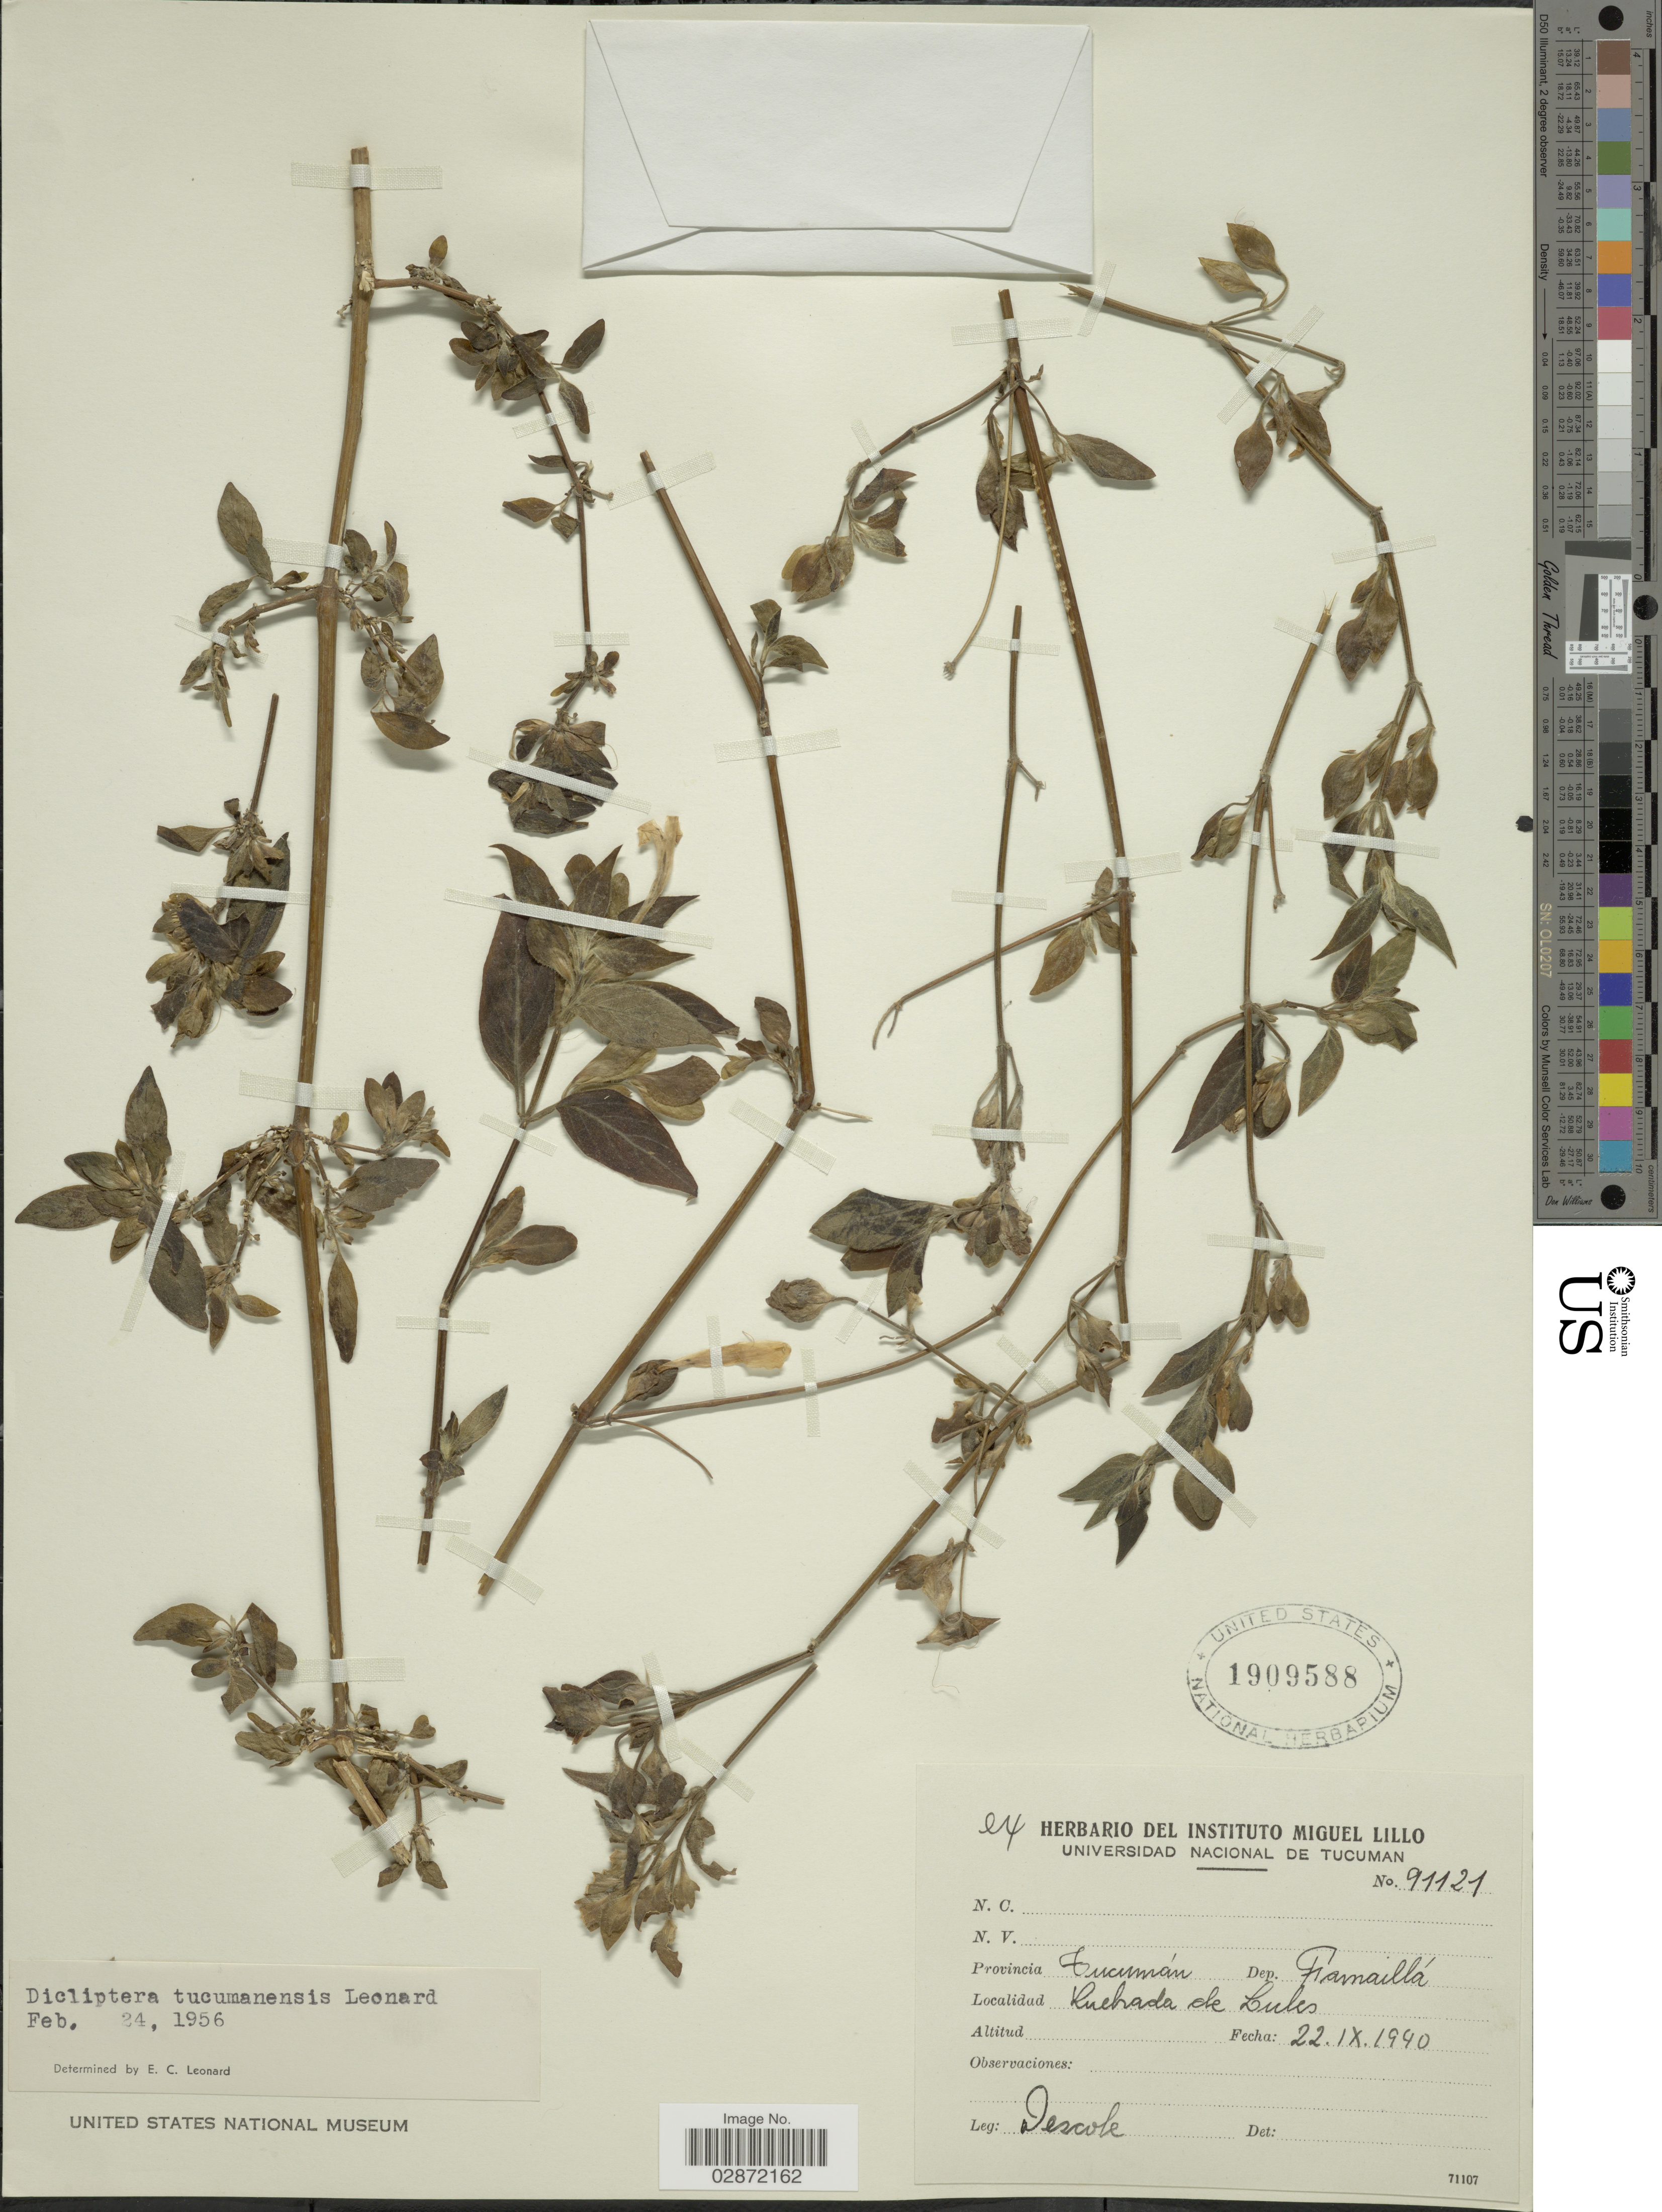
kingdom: Plantae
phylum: Tracheophyta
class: Magnoliopsida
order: Lamiales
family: Acanthaceae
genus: Dicliptera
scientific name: Dicliptera scutellata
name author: Griseb.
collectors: H. R. Descole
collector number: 91121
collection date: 1940-09-22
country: Argentina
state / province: Tucuman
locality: Provincia Tucumán. Dep. Famaillá. Quebrada de Lules.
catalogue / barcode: US 1909588